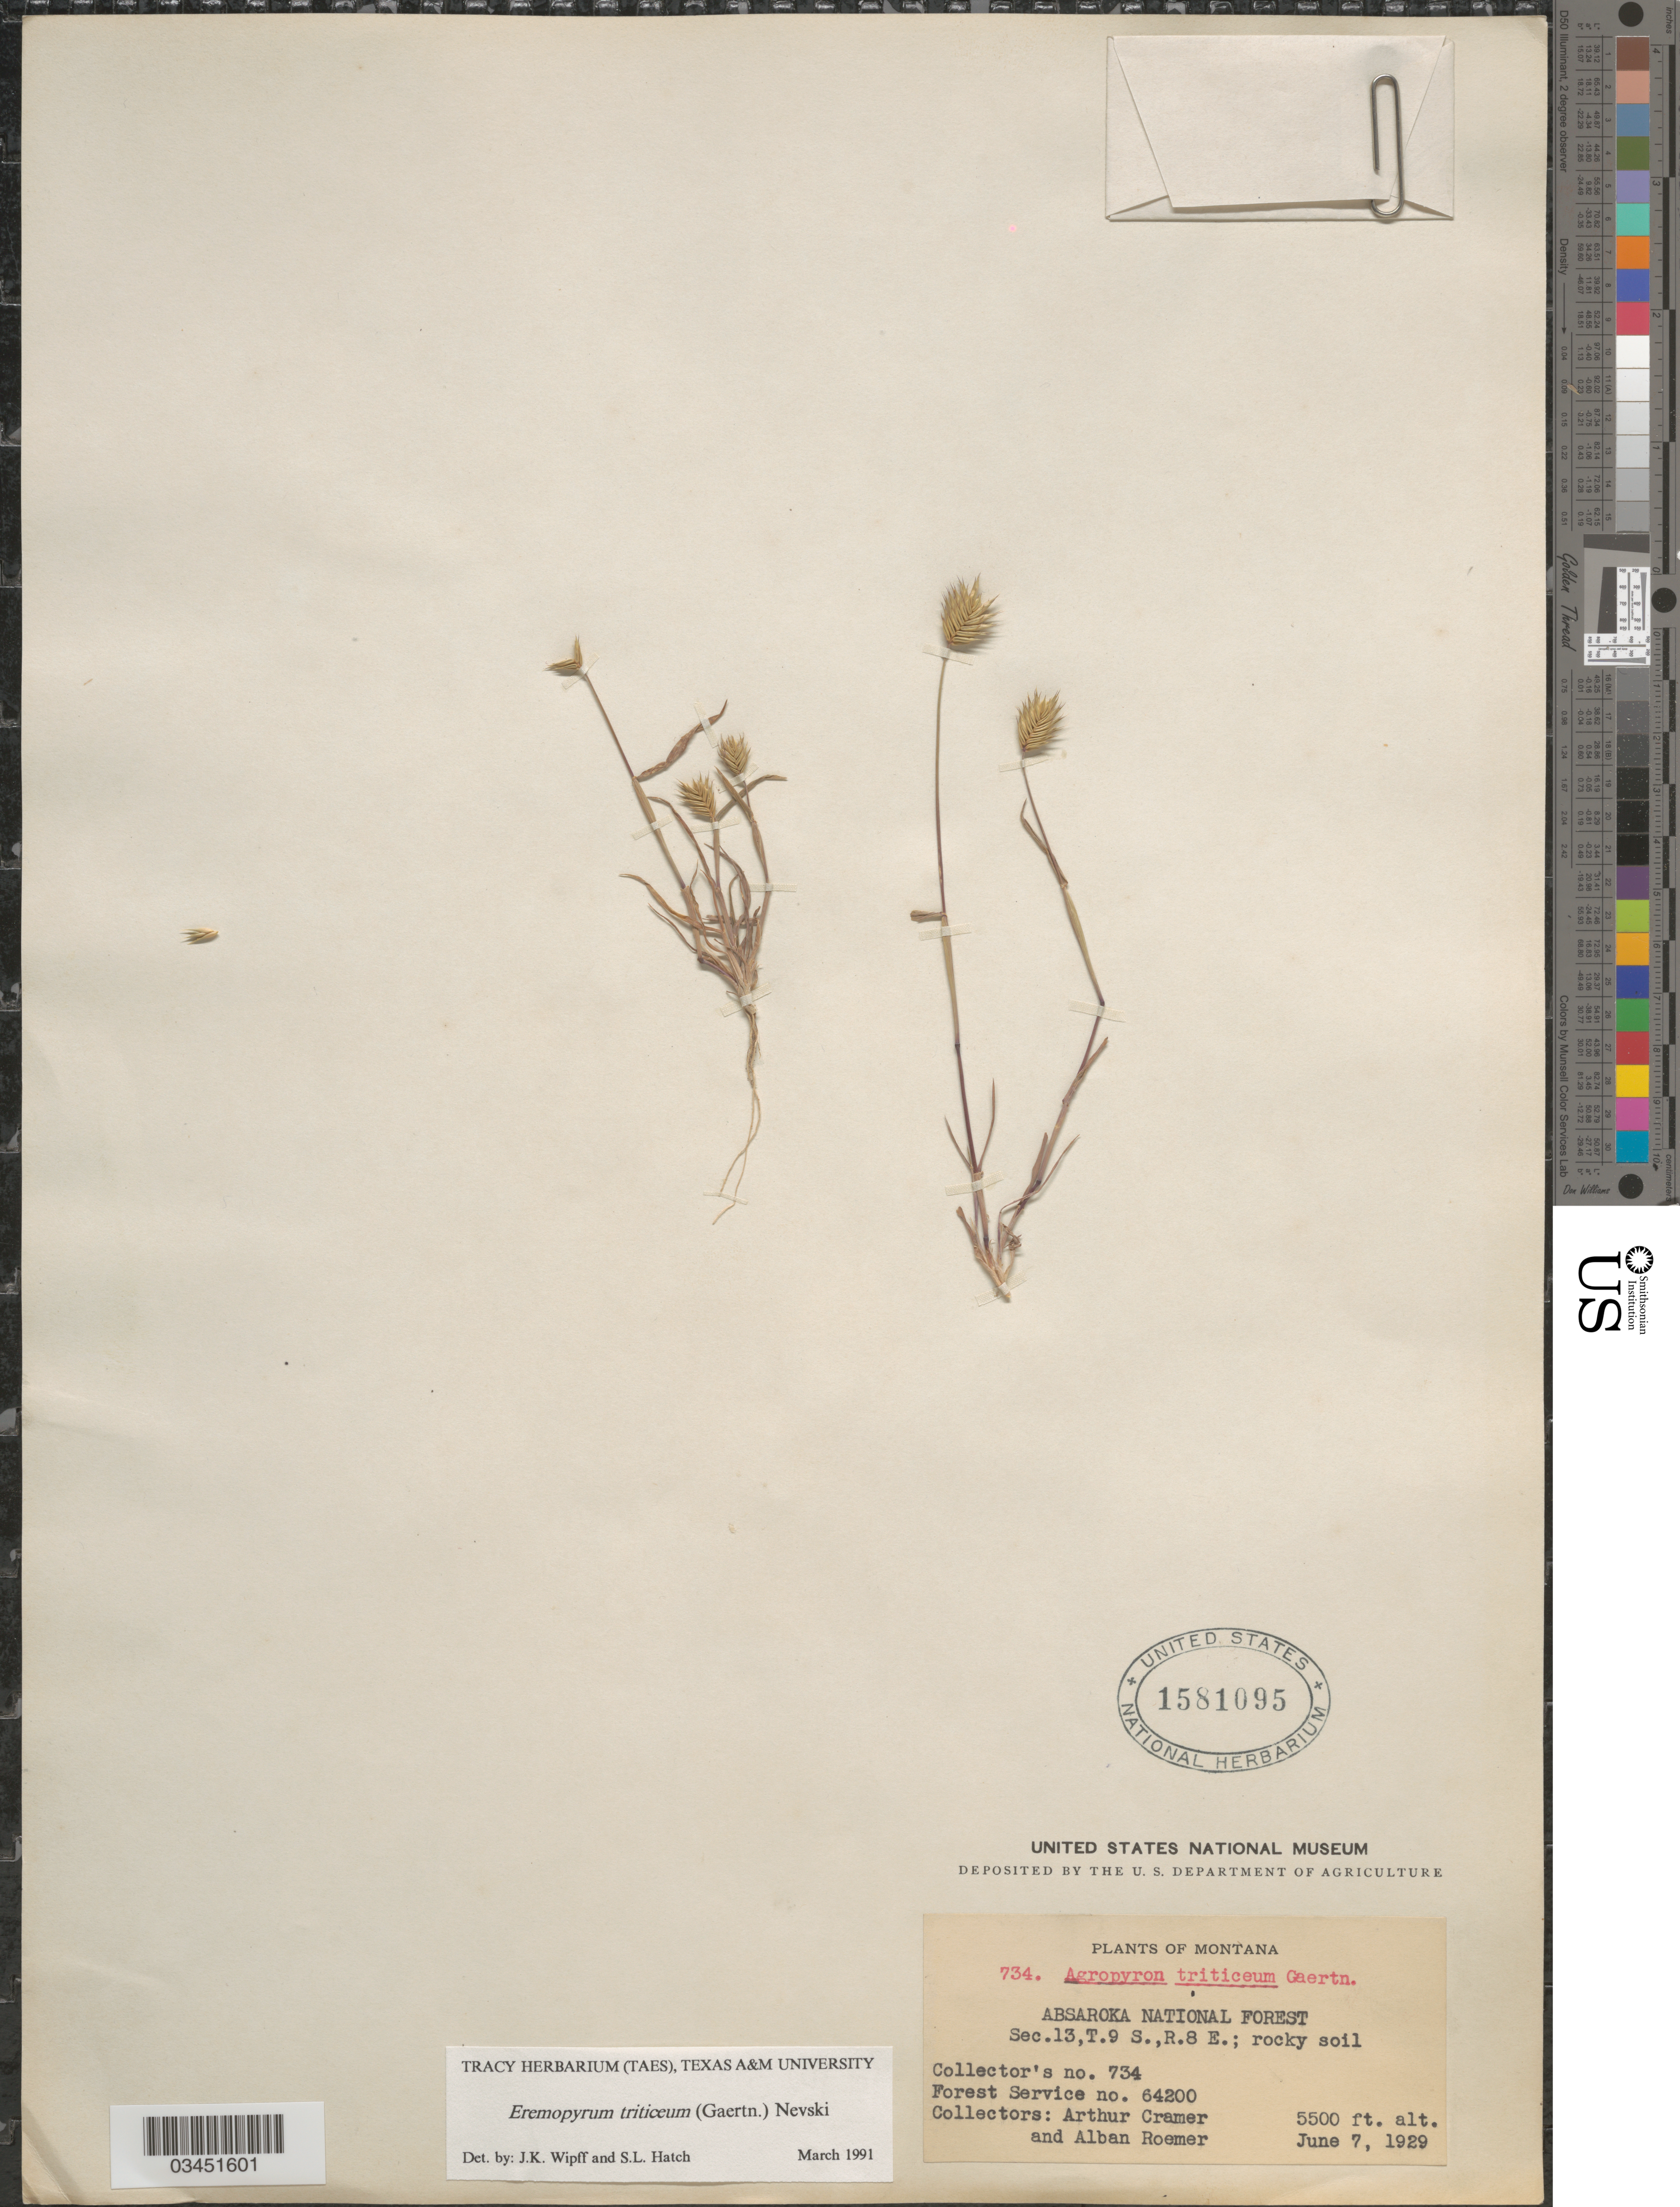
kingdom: Plantae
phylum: Tracheophyta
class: Liliopsida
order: Poales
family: Poaceae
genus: Eremopyrum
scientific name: Eremopyrum triticeum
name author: (Gaertn.) Nevski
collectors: A. Cramer & A. Roemer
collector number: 734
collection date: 1929-06-07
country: United States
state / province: Montana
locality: Absaroka National Forest Sec.13, T.9 S., R.8 E.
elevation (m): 1676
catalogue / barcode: US 1581095